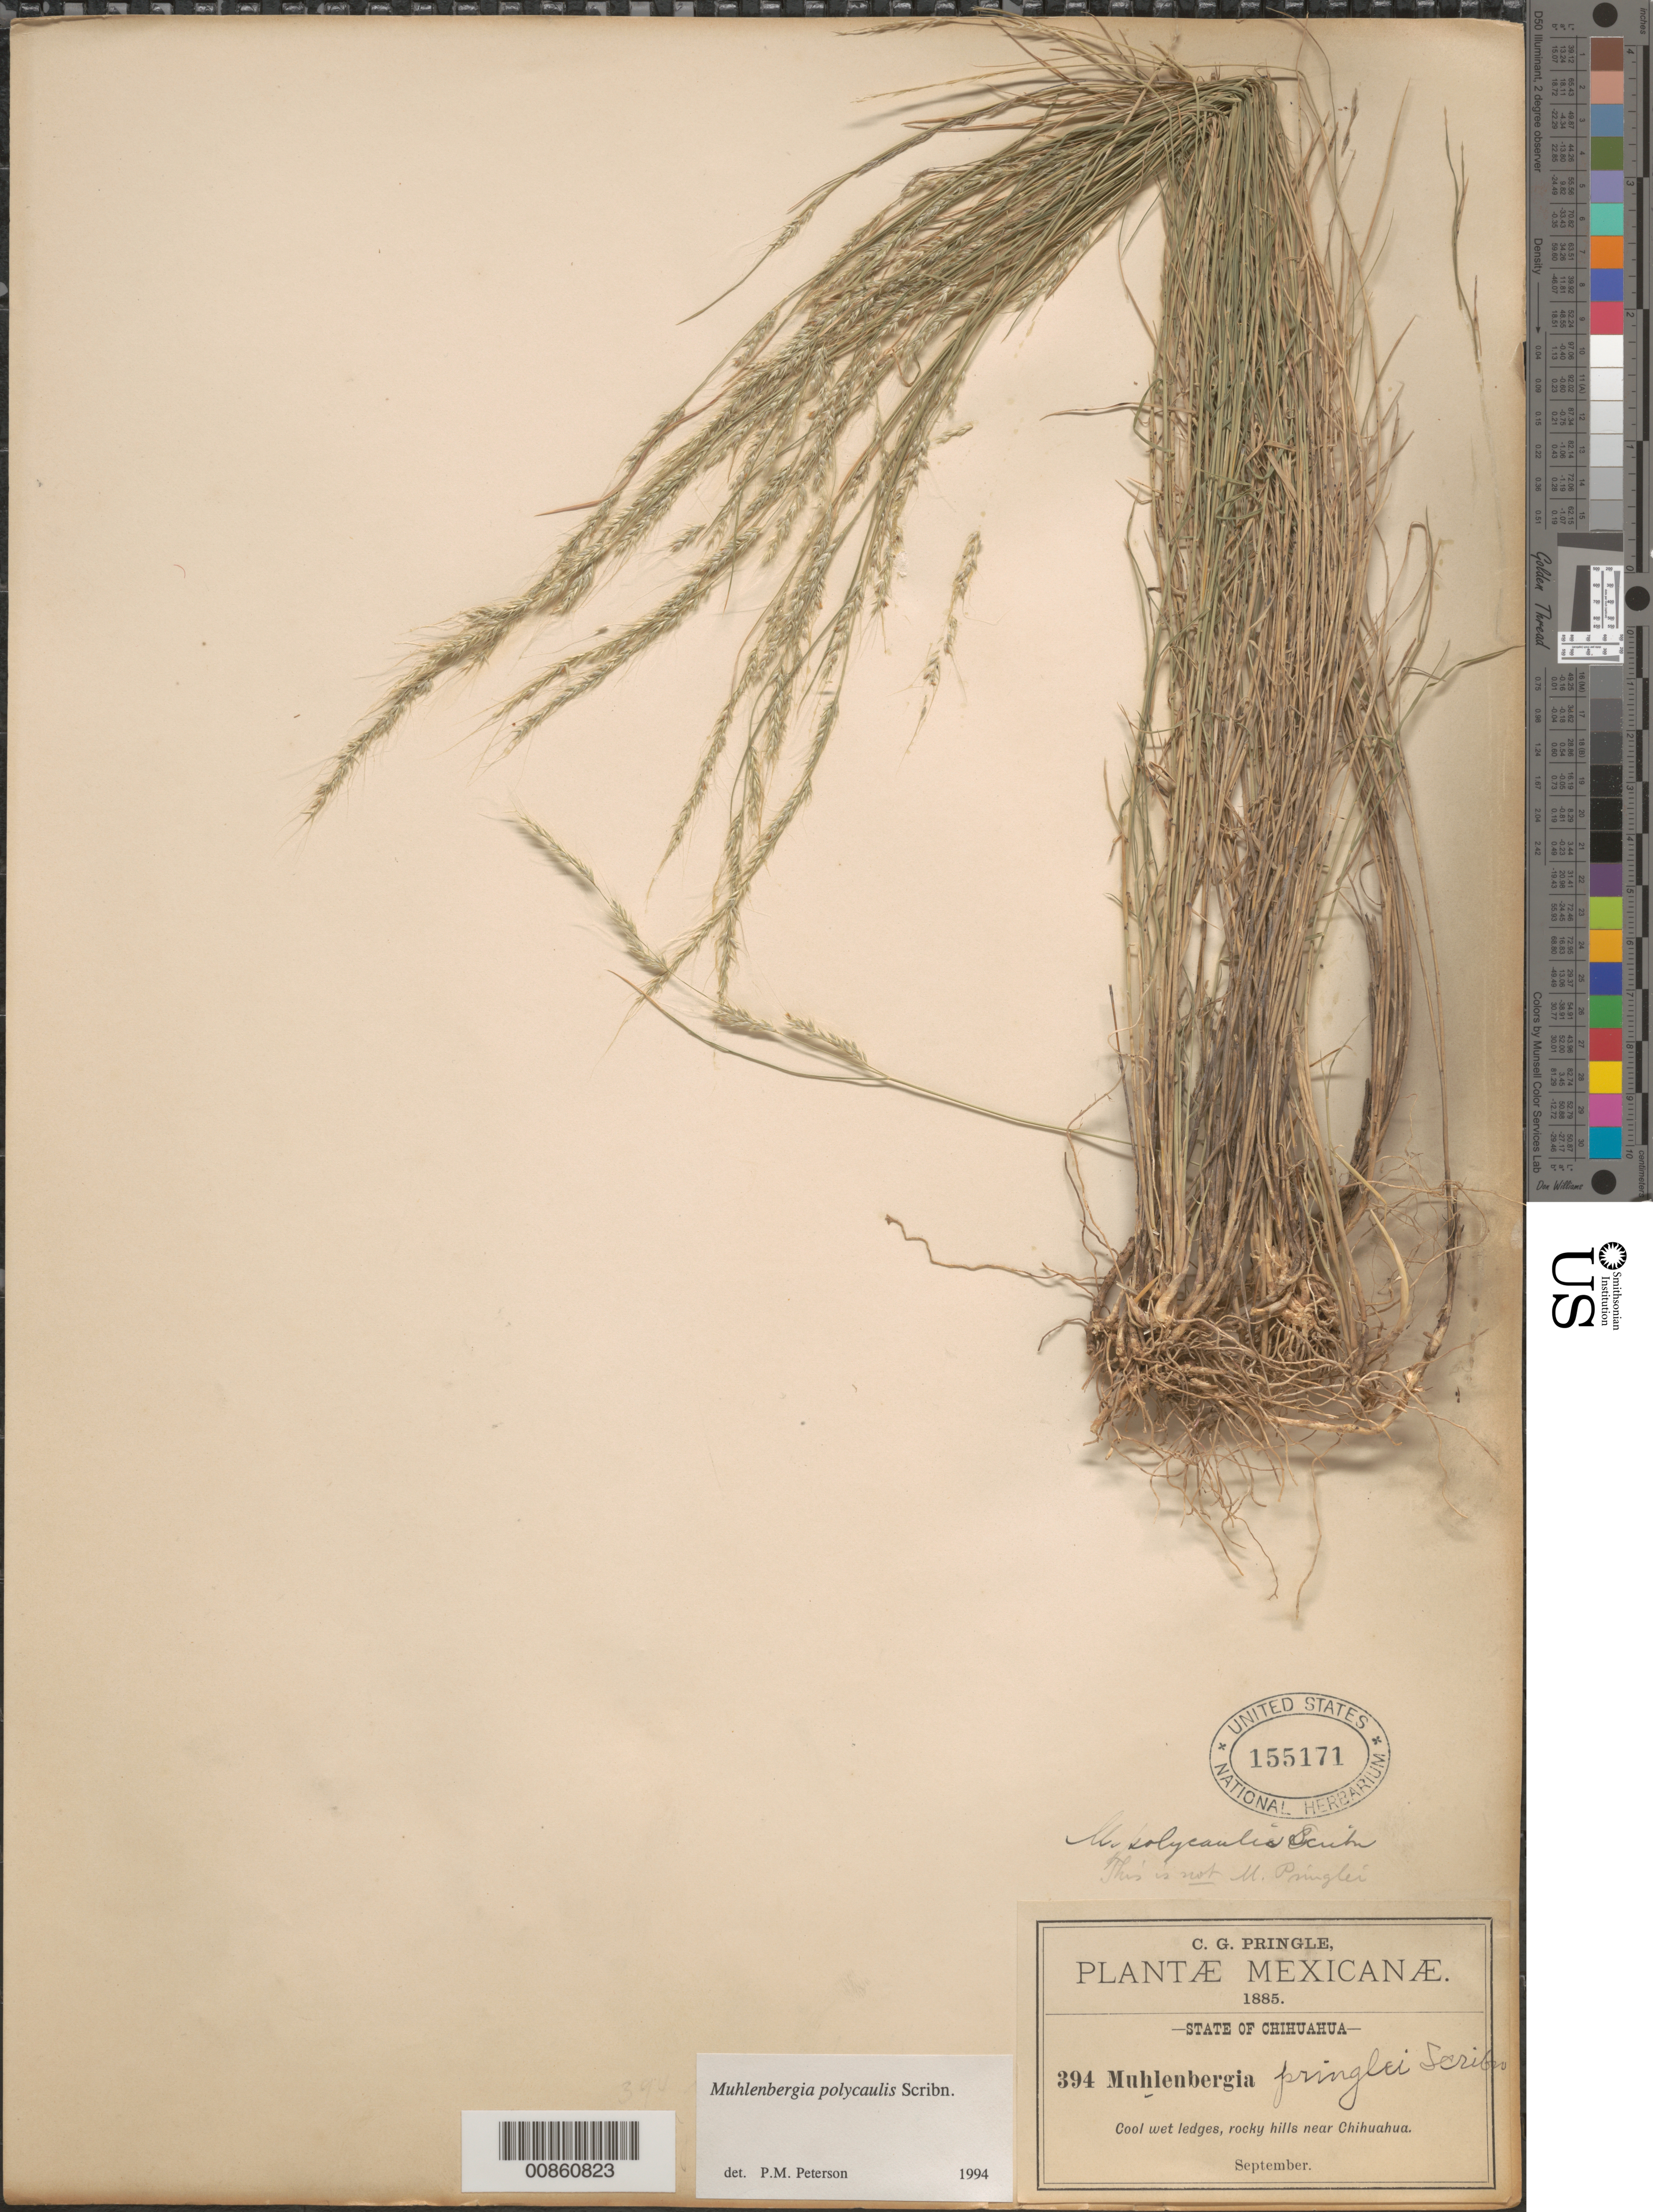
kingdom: Plantae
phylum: Tracheophyta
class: Liliopsida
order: Poales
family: Poaceae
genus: Muhlenbergia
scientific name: Muhlenbergia polycaulis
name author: Scribn.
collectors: C. G. Pringle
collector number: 394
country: Mexico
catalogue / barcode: US 155171